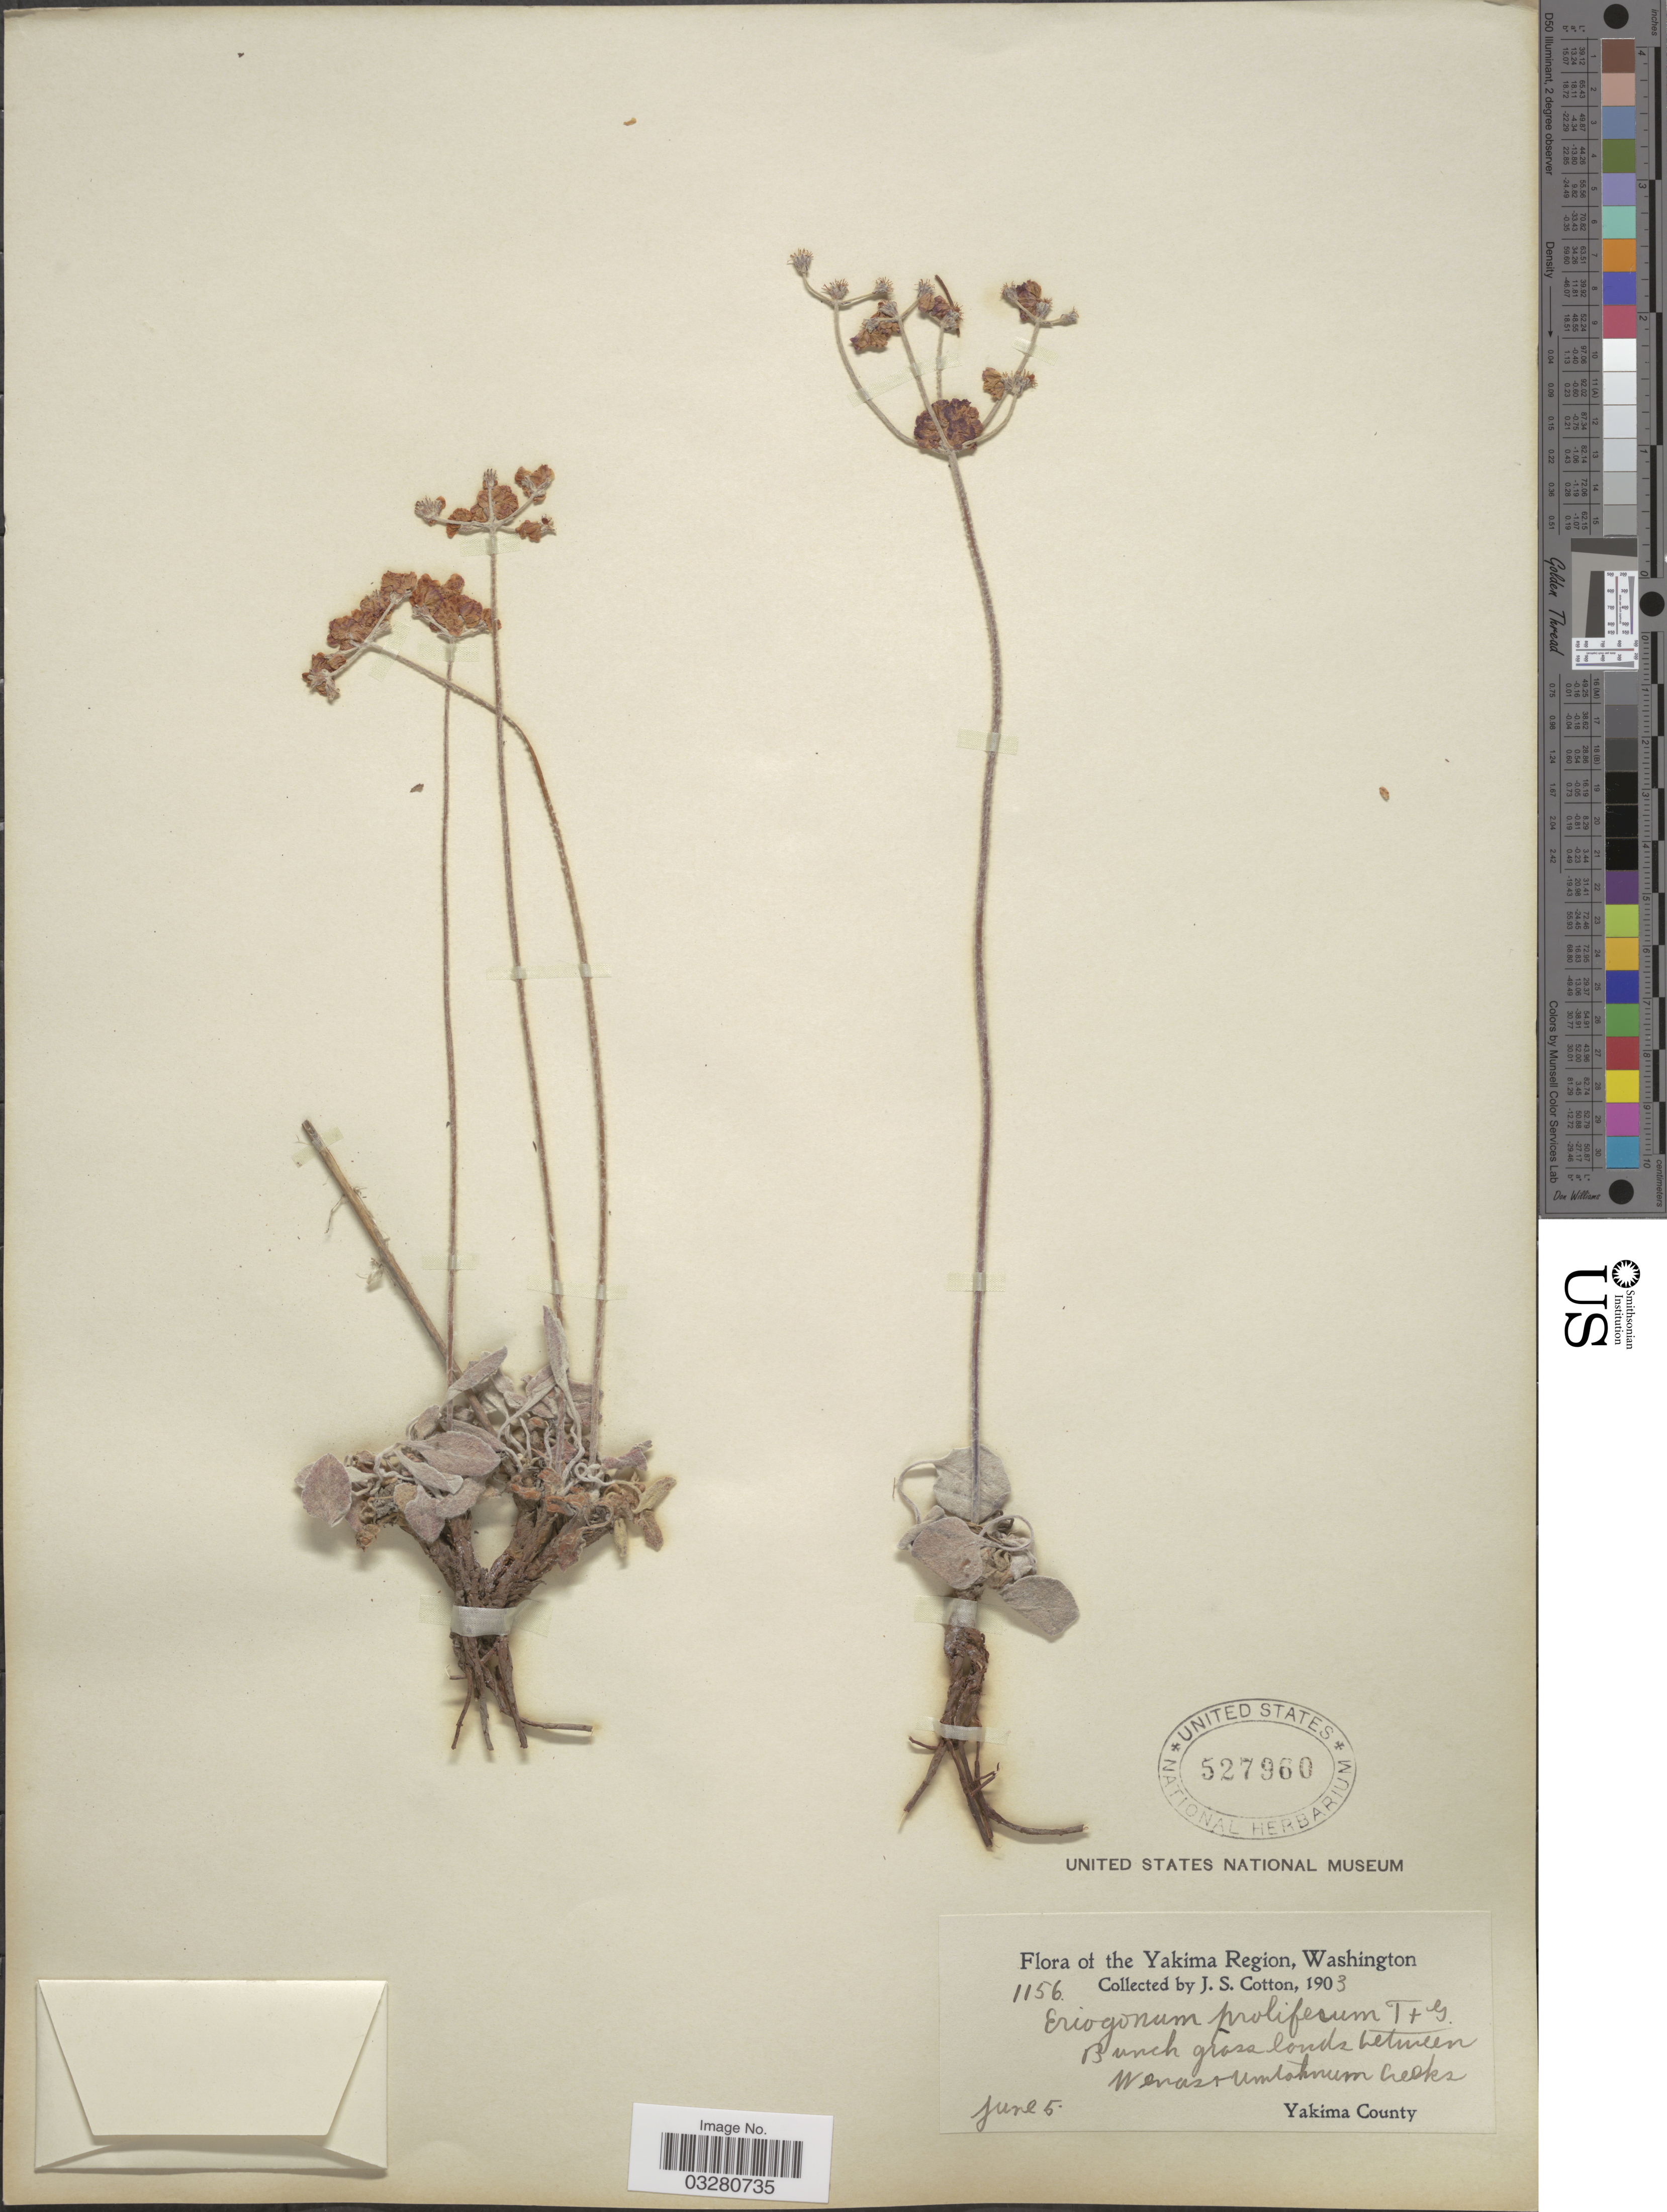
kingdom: Plantae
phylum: Tracheophyta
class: Magnoliopsida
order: Caryophyllales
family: Polygonaceae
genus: Eriogonum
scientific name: Eriogonum strictum subsp. proliferum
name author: (Torr. & A. Gray) S. Stokes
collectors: J. S. Cotton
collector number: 1156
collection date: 1903-06-05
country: United States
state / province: Washington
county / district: Yakima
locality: Yakima Region. Bunch grasslands between Wenas & Umtahnum Creeks.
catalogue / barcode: US 527960